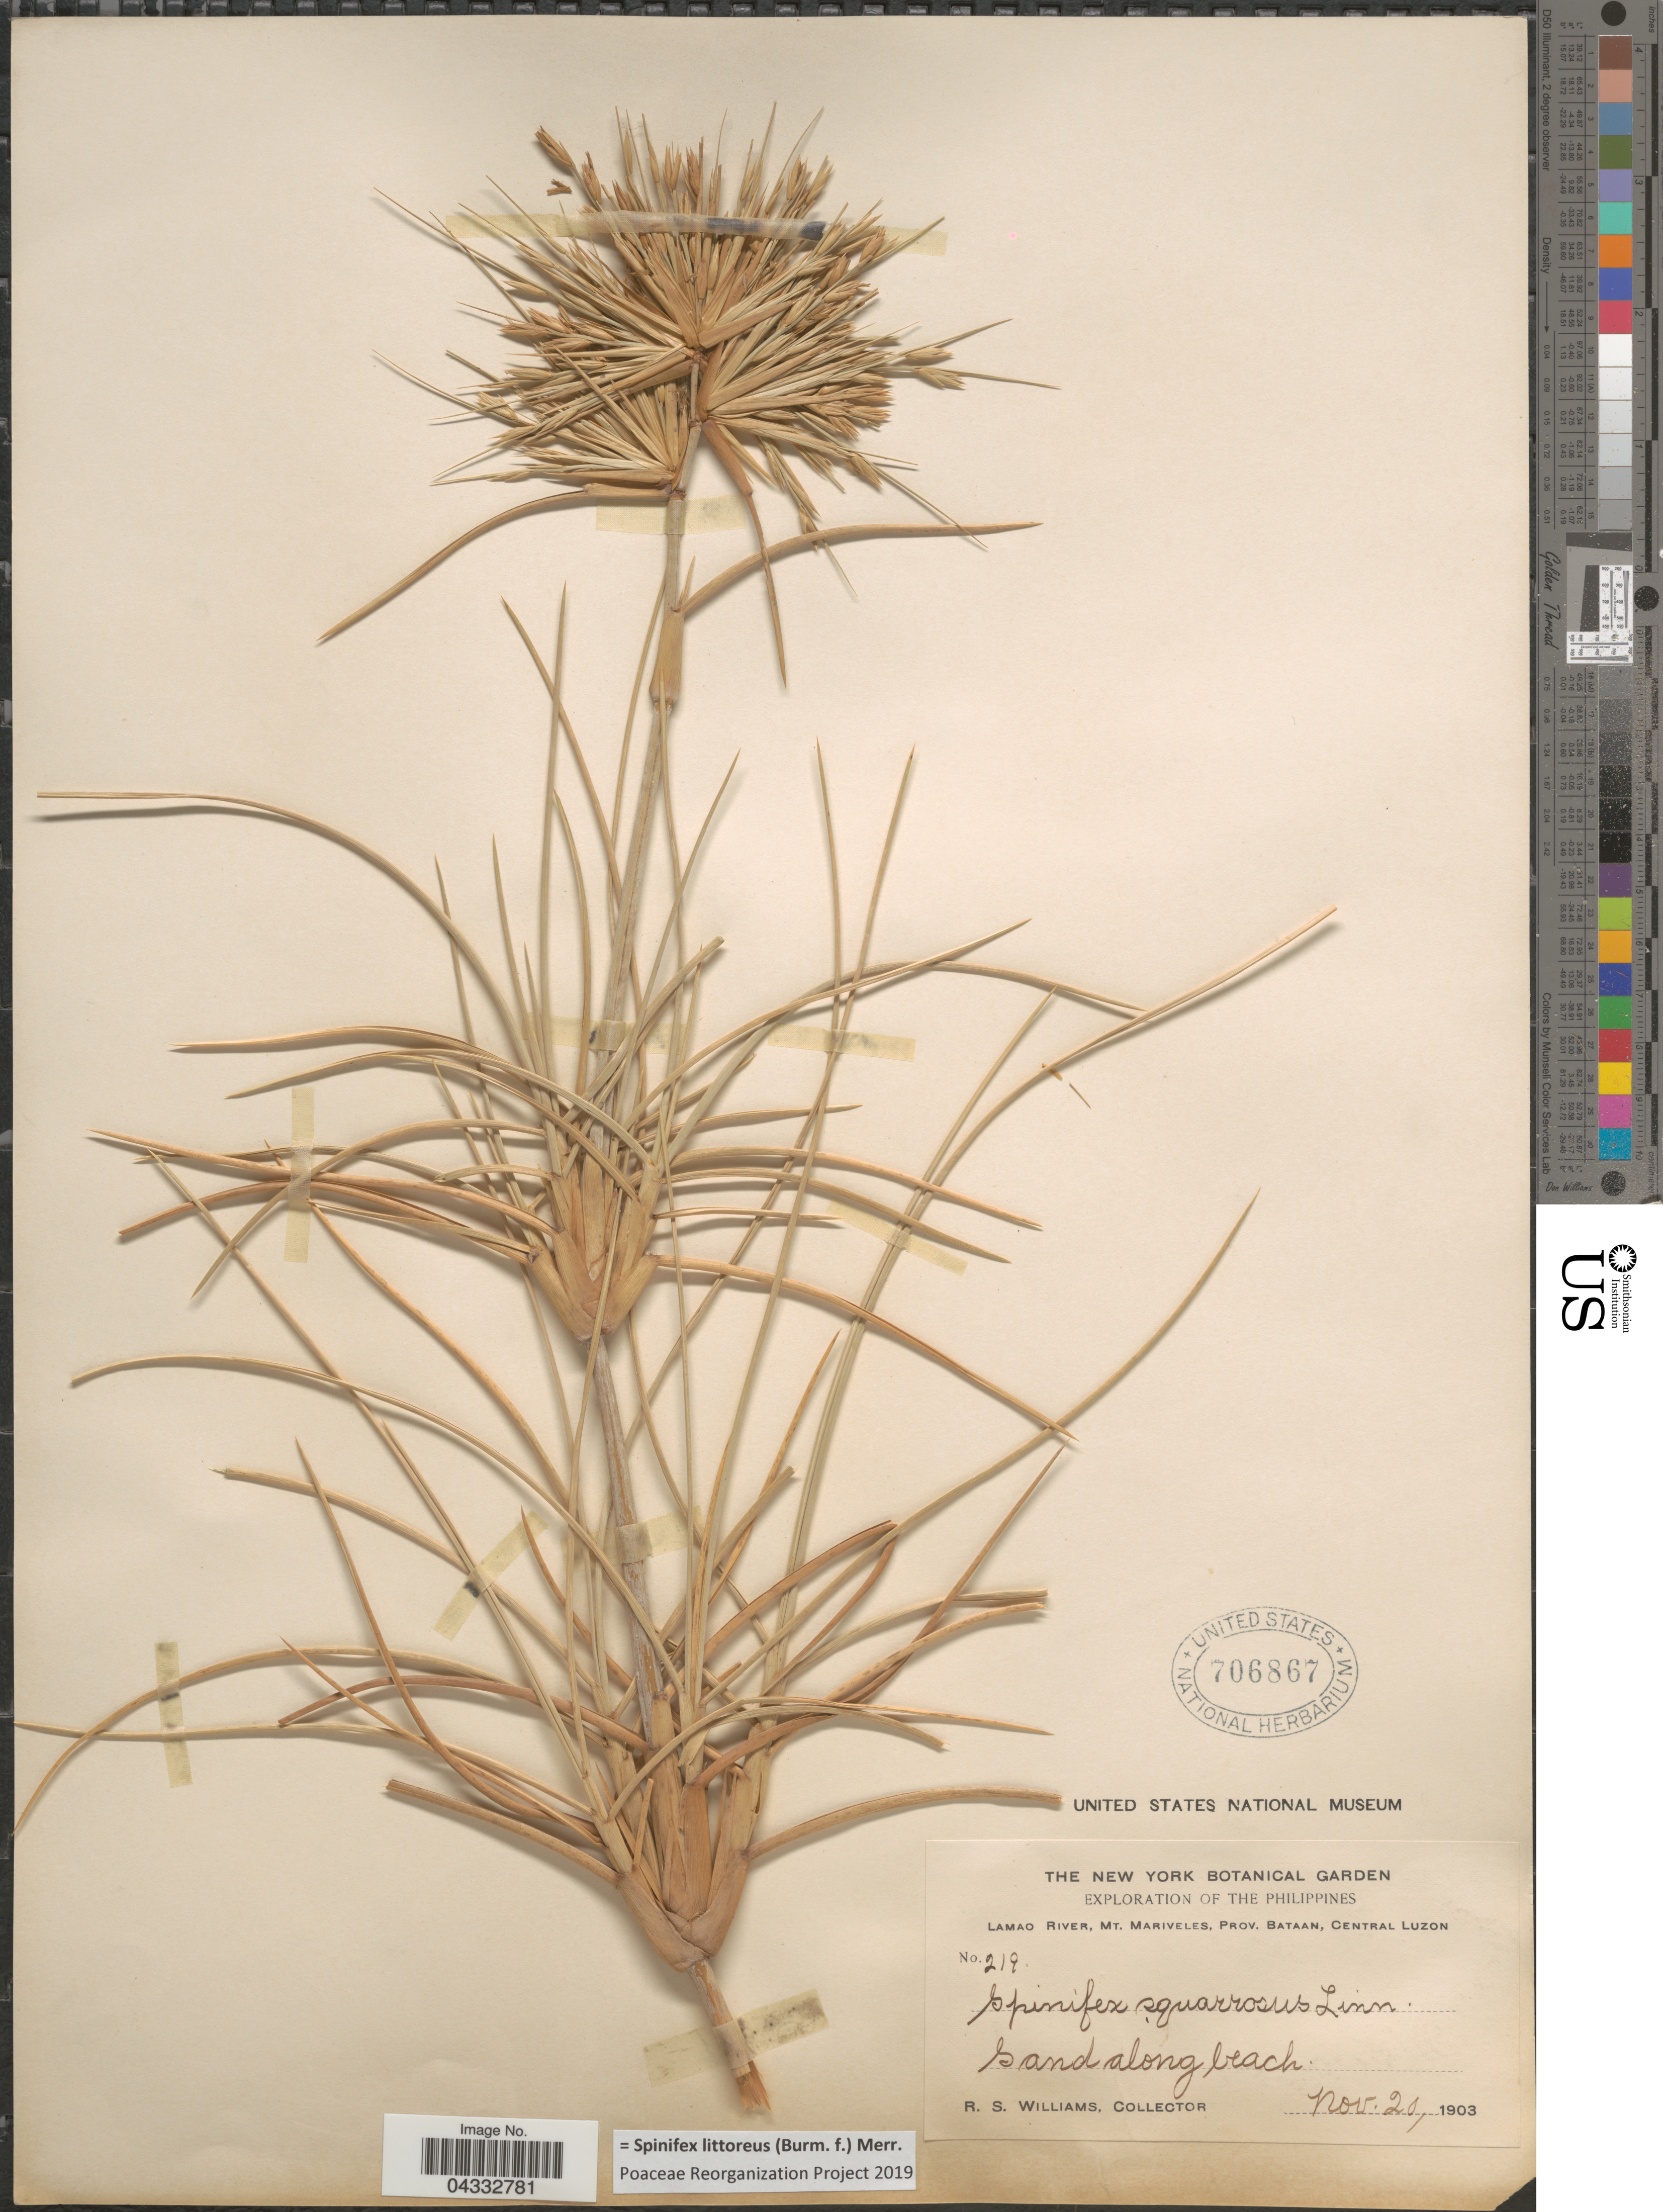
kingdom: Plantae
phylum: Tracheophyta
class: Liliopsida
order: Poales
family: Poaceae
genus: Spinifex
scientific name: Spinifex littoreus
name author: (Burm. f.) Merr.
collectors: R. S. Williams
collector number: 219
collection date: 1903-11-20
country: Philippines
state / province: Central Luzon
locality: Exploration of the Philippines. Lamao River, Mt. Mariveles, Prov. Bataan.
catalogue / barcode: US 706867